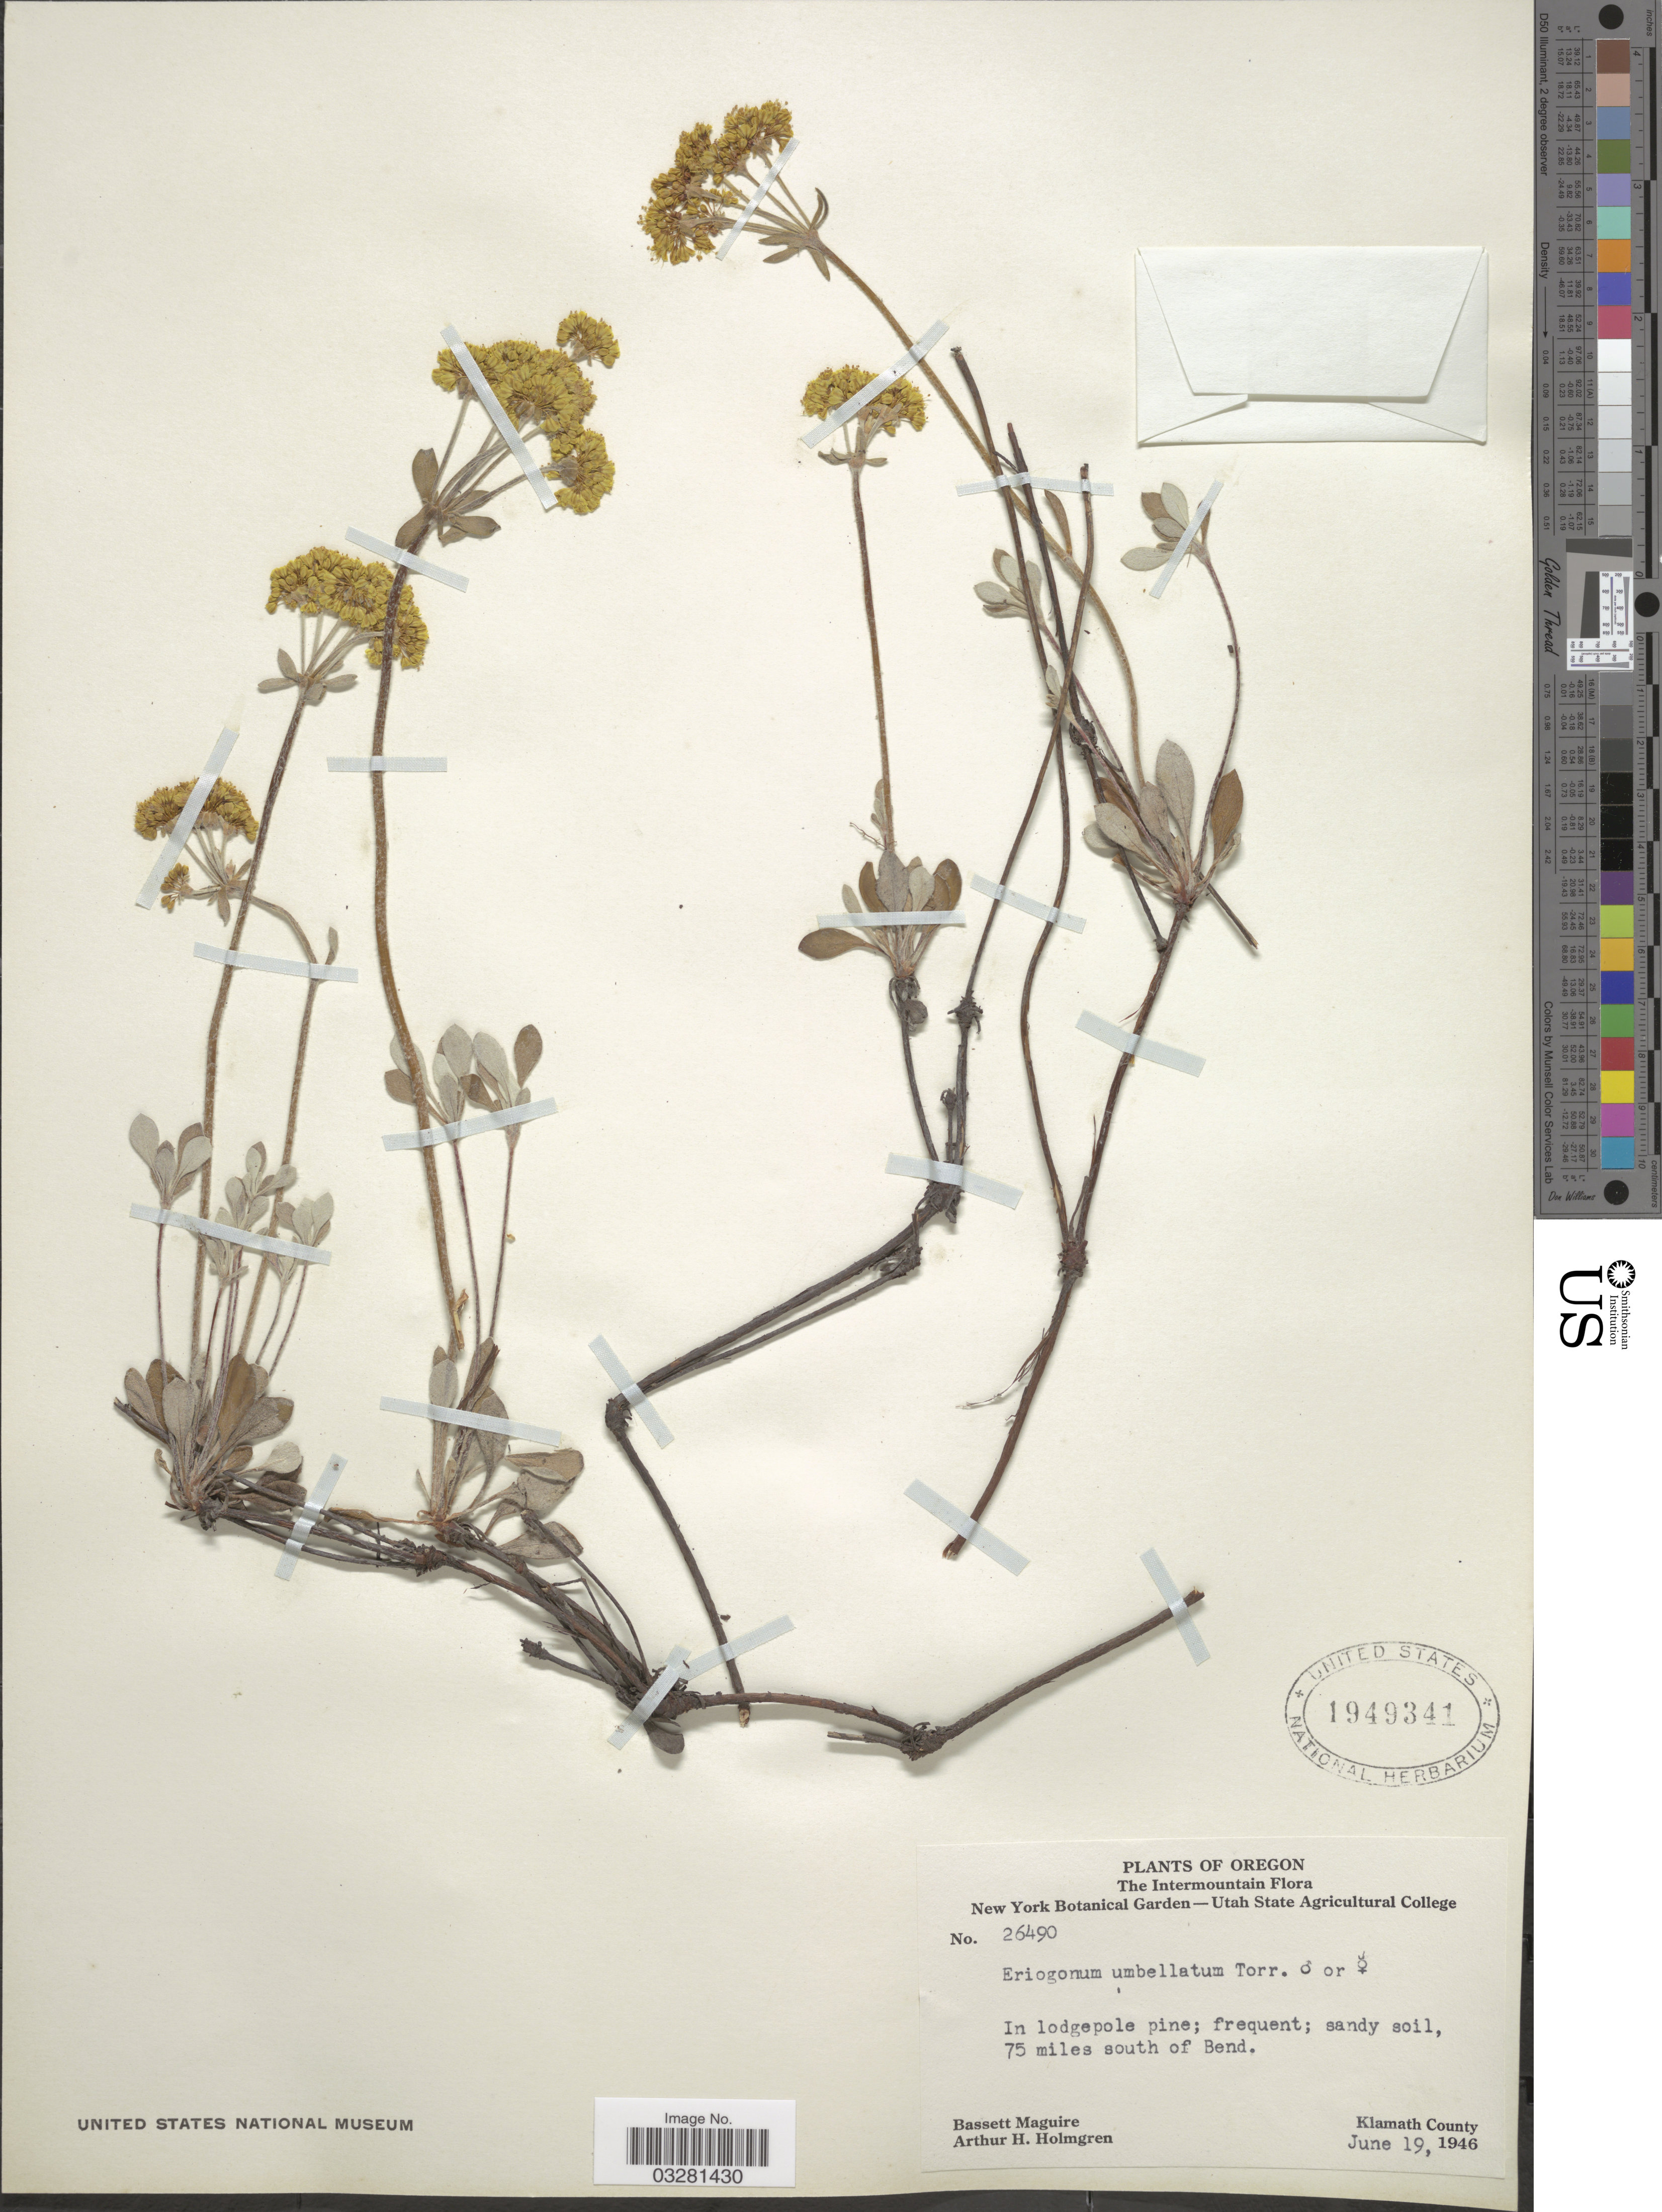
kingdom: Plantae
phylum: Tracheophyta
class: Magnoliopsida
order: Caryophyllales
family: Polygonaceae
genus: Eriogonum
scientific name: Eriogonum biumbellatum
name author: Rydb.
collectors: B. Maguire & A. H. Holmgren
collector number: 26490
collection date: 1946-06-19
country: United States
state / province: Oregon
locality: The Intermountain. 75 miles south of Bend. Klamath County.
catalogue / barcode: US 1949341